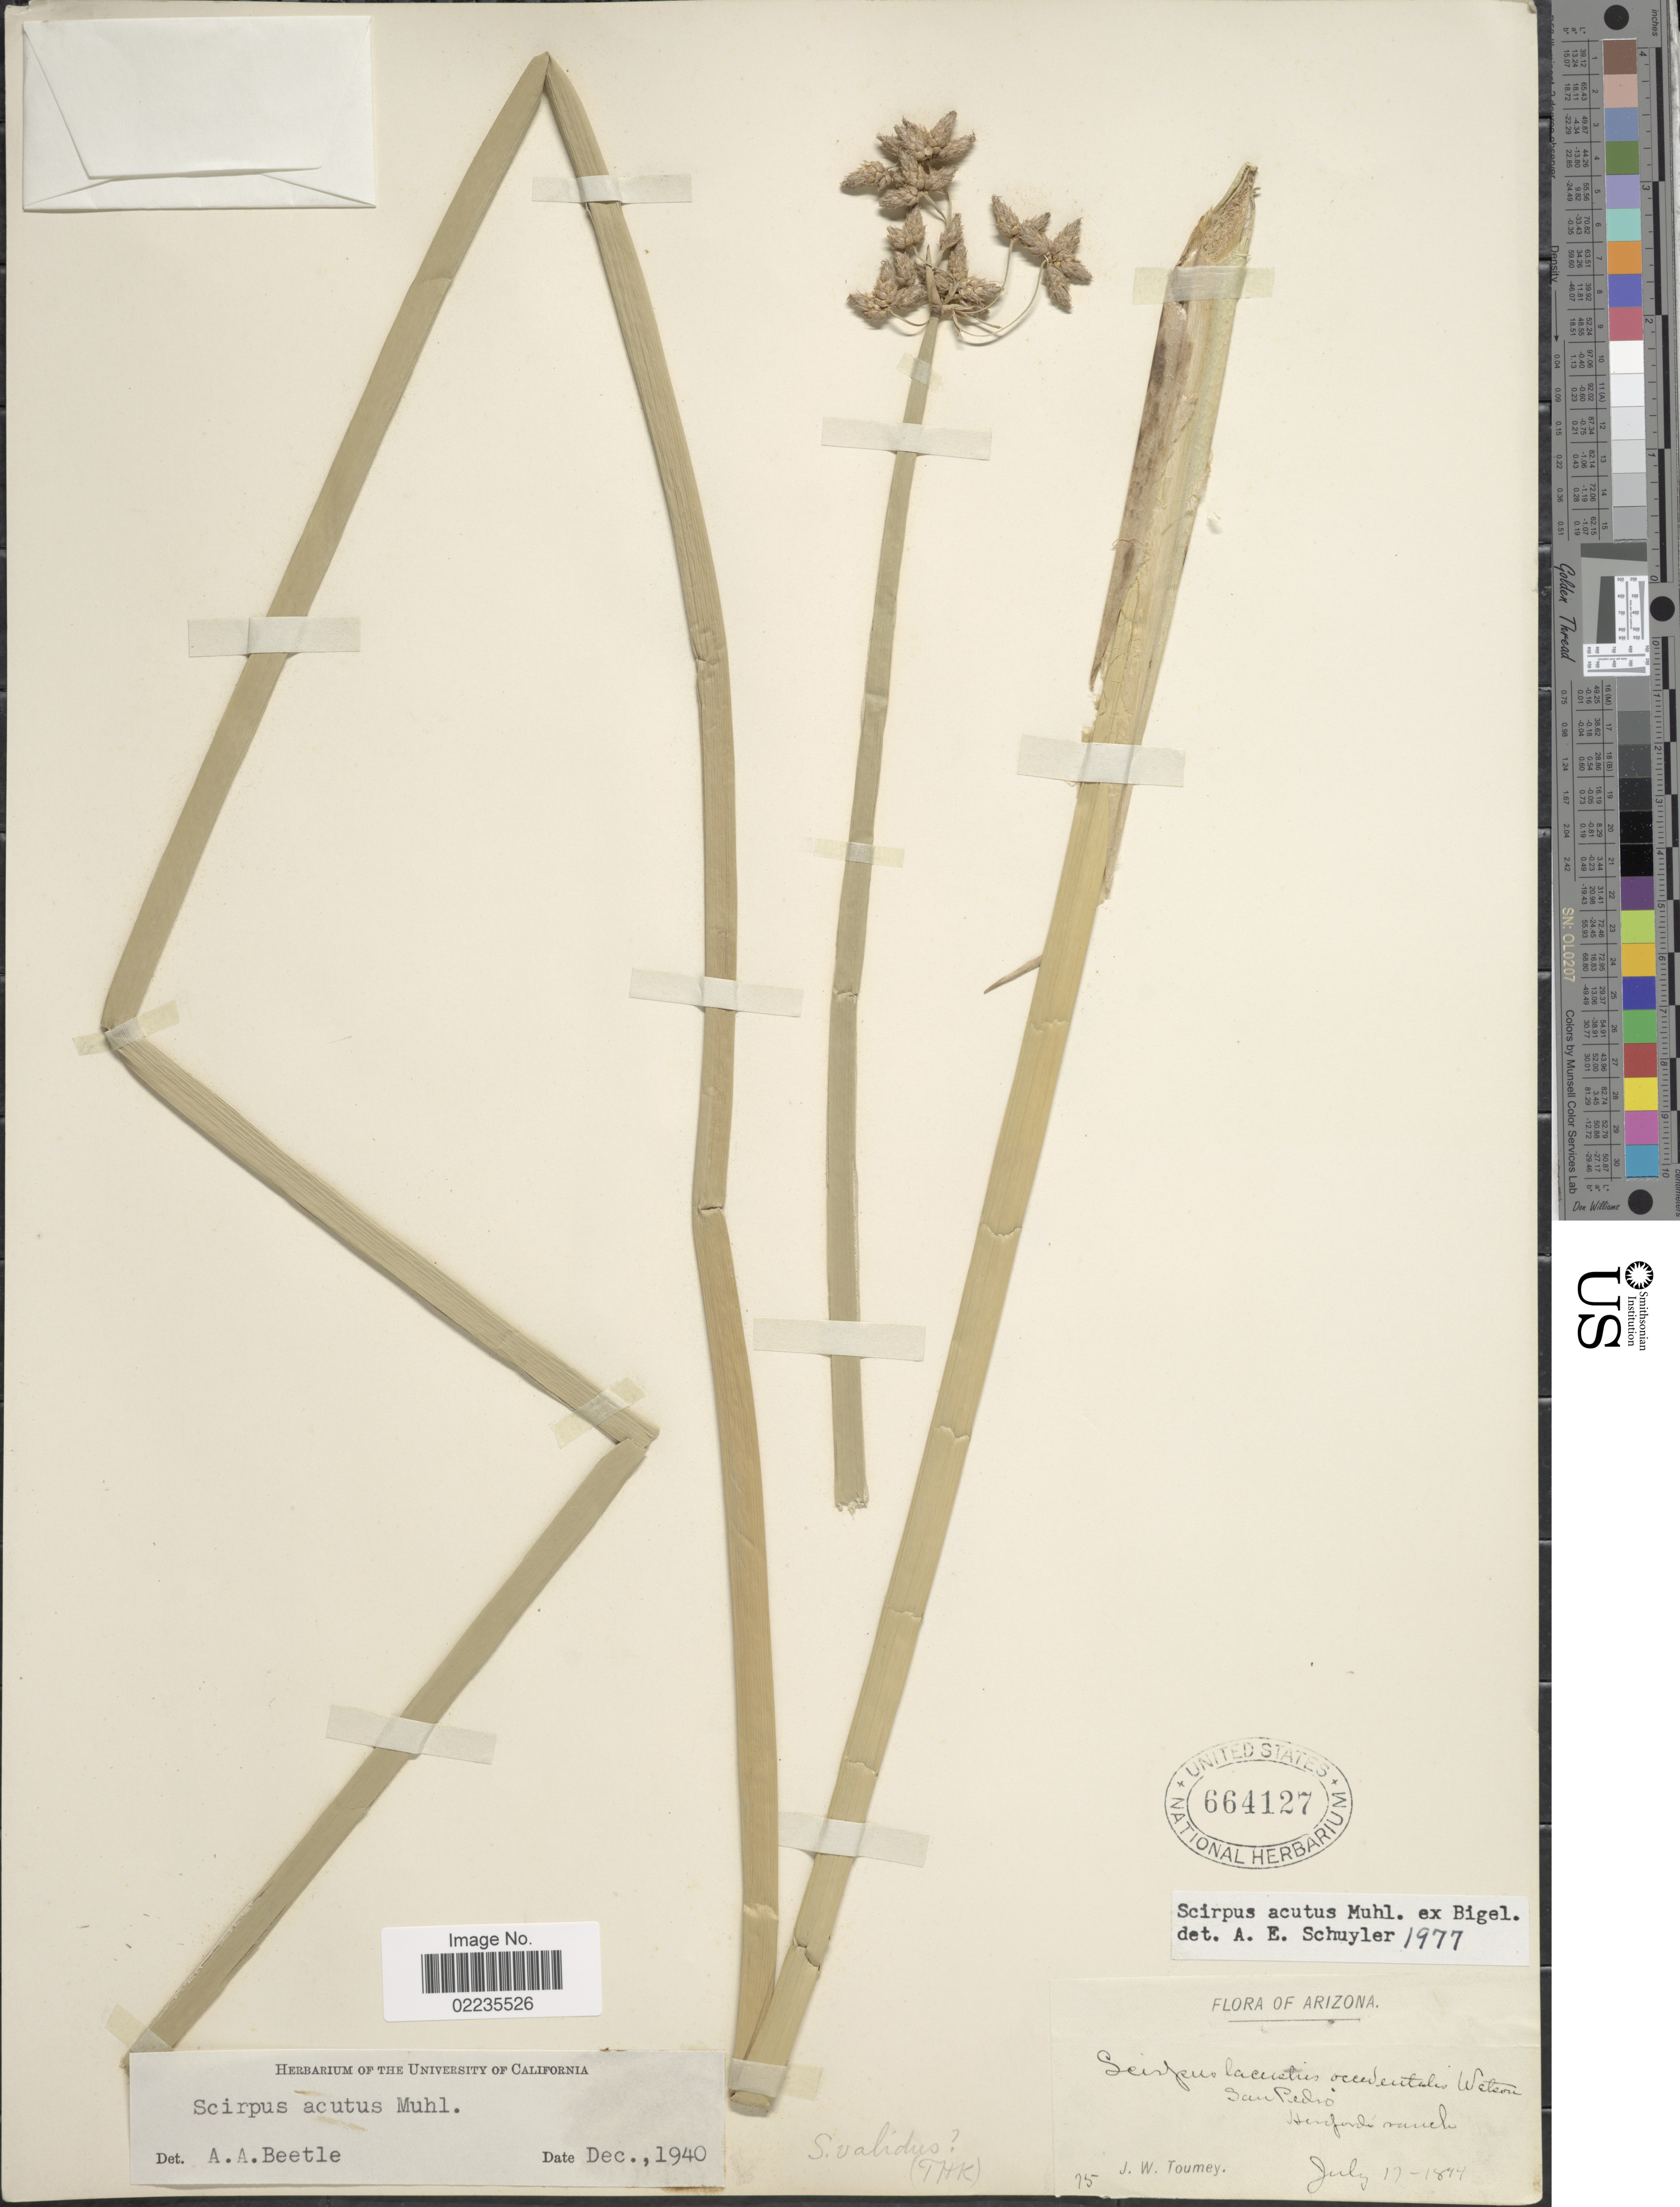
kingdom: Plantae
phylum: Tracheophyta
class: Liliopsida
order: Poales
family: Cyperaceae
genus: Schoenoplectus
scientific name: Schoenoplectus acutus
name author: (Muhl. ex Bigelow) Á. Löve & D. Löve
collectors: J. W. Toumey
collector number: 75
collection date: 1877-07-13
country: United States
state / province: Arizona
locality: San Pedro, Henfords' ranch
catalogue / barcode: US 664127